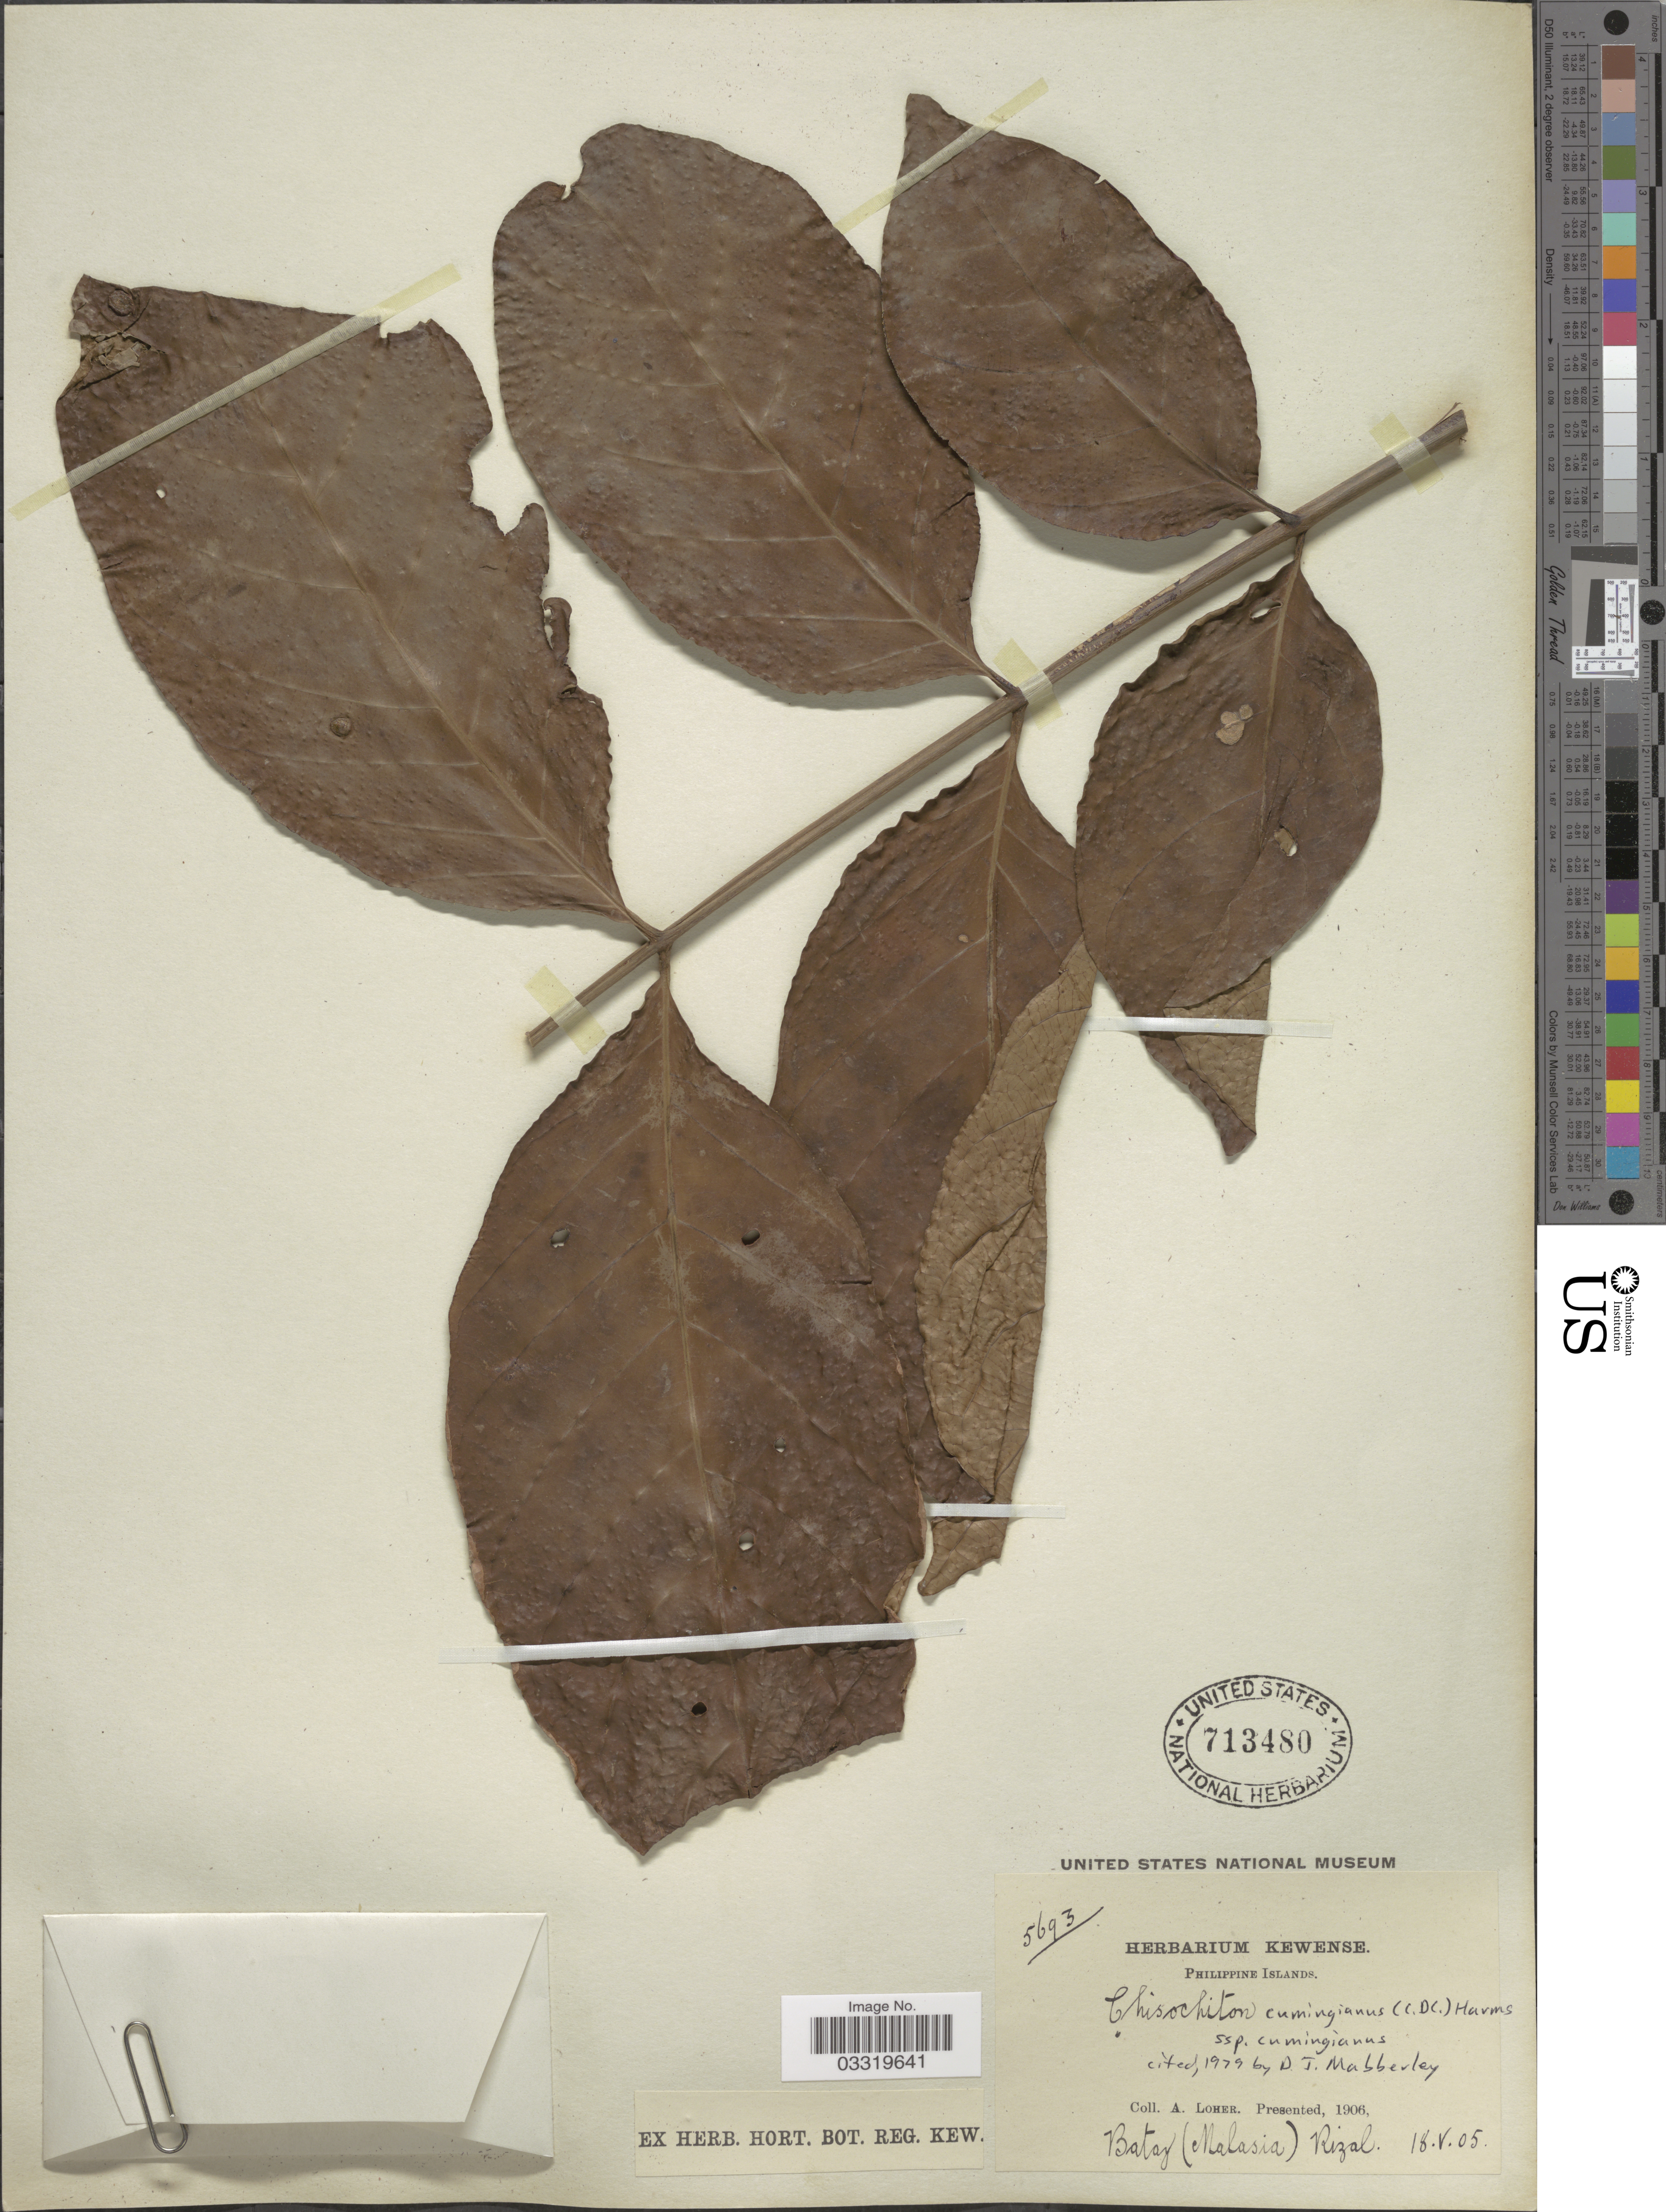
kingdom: Plantae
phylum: Tracheophyta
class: Magnoliopsida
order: Sapindales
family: Meliaceae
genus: Chisocheton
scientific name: Chisocheton cumingianus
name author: (C. DC.) Harms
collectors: A. Loher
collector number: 5693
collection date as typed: Transcribed d/m/y: 18/5/5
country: Philippines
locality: Philippine Islands. Batay (Malasia) Rizal.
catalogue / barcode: US 713480